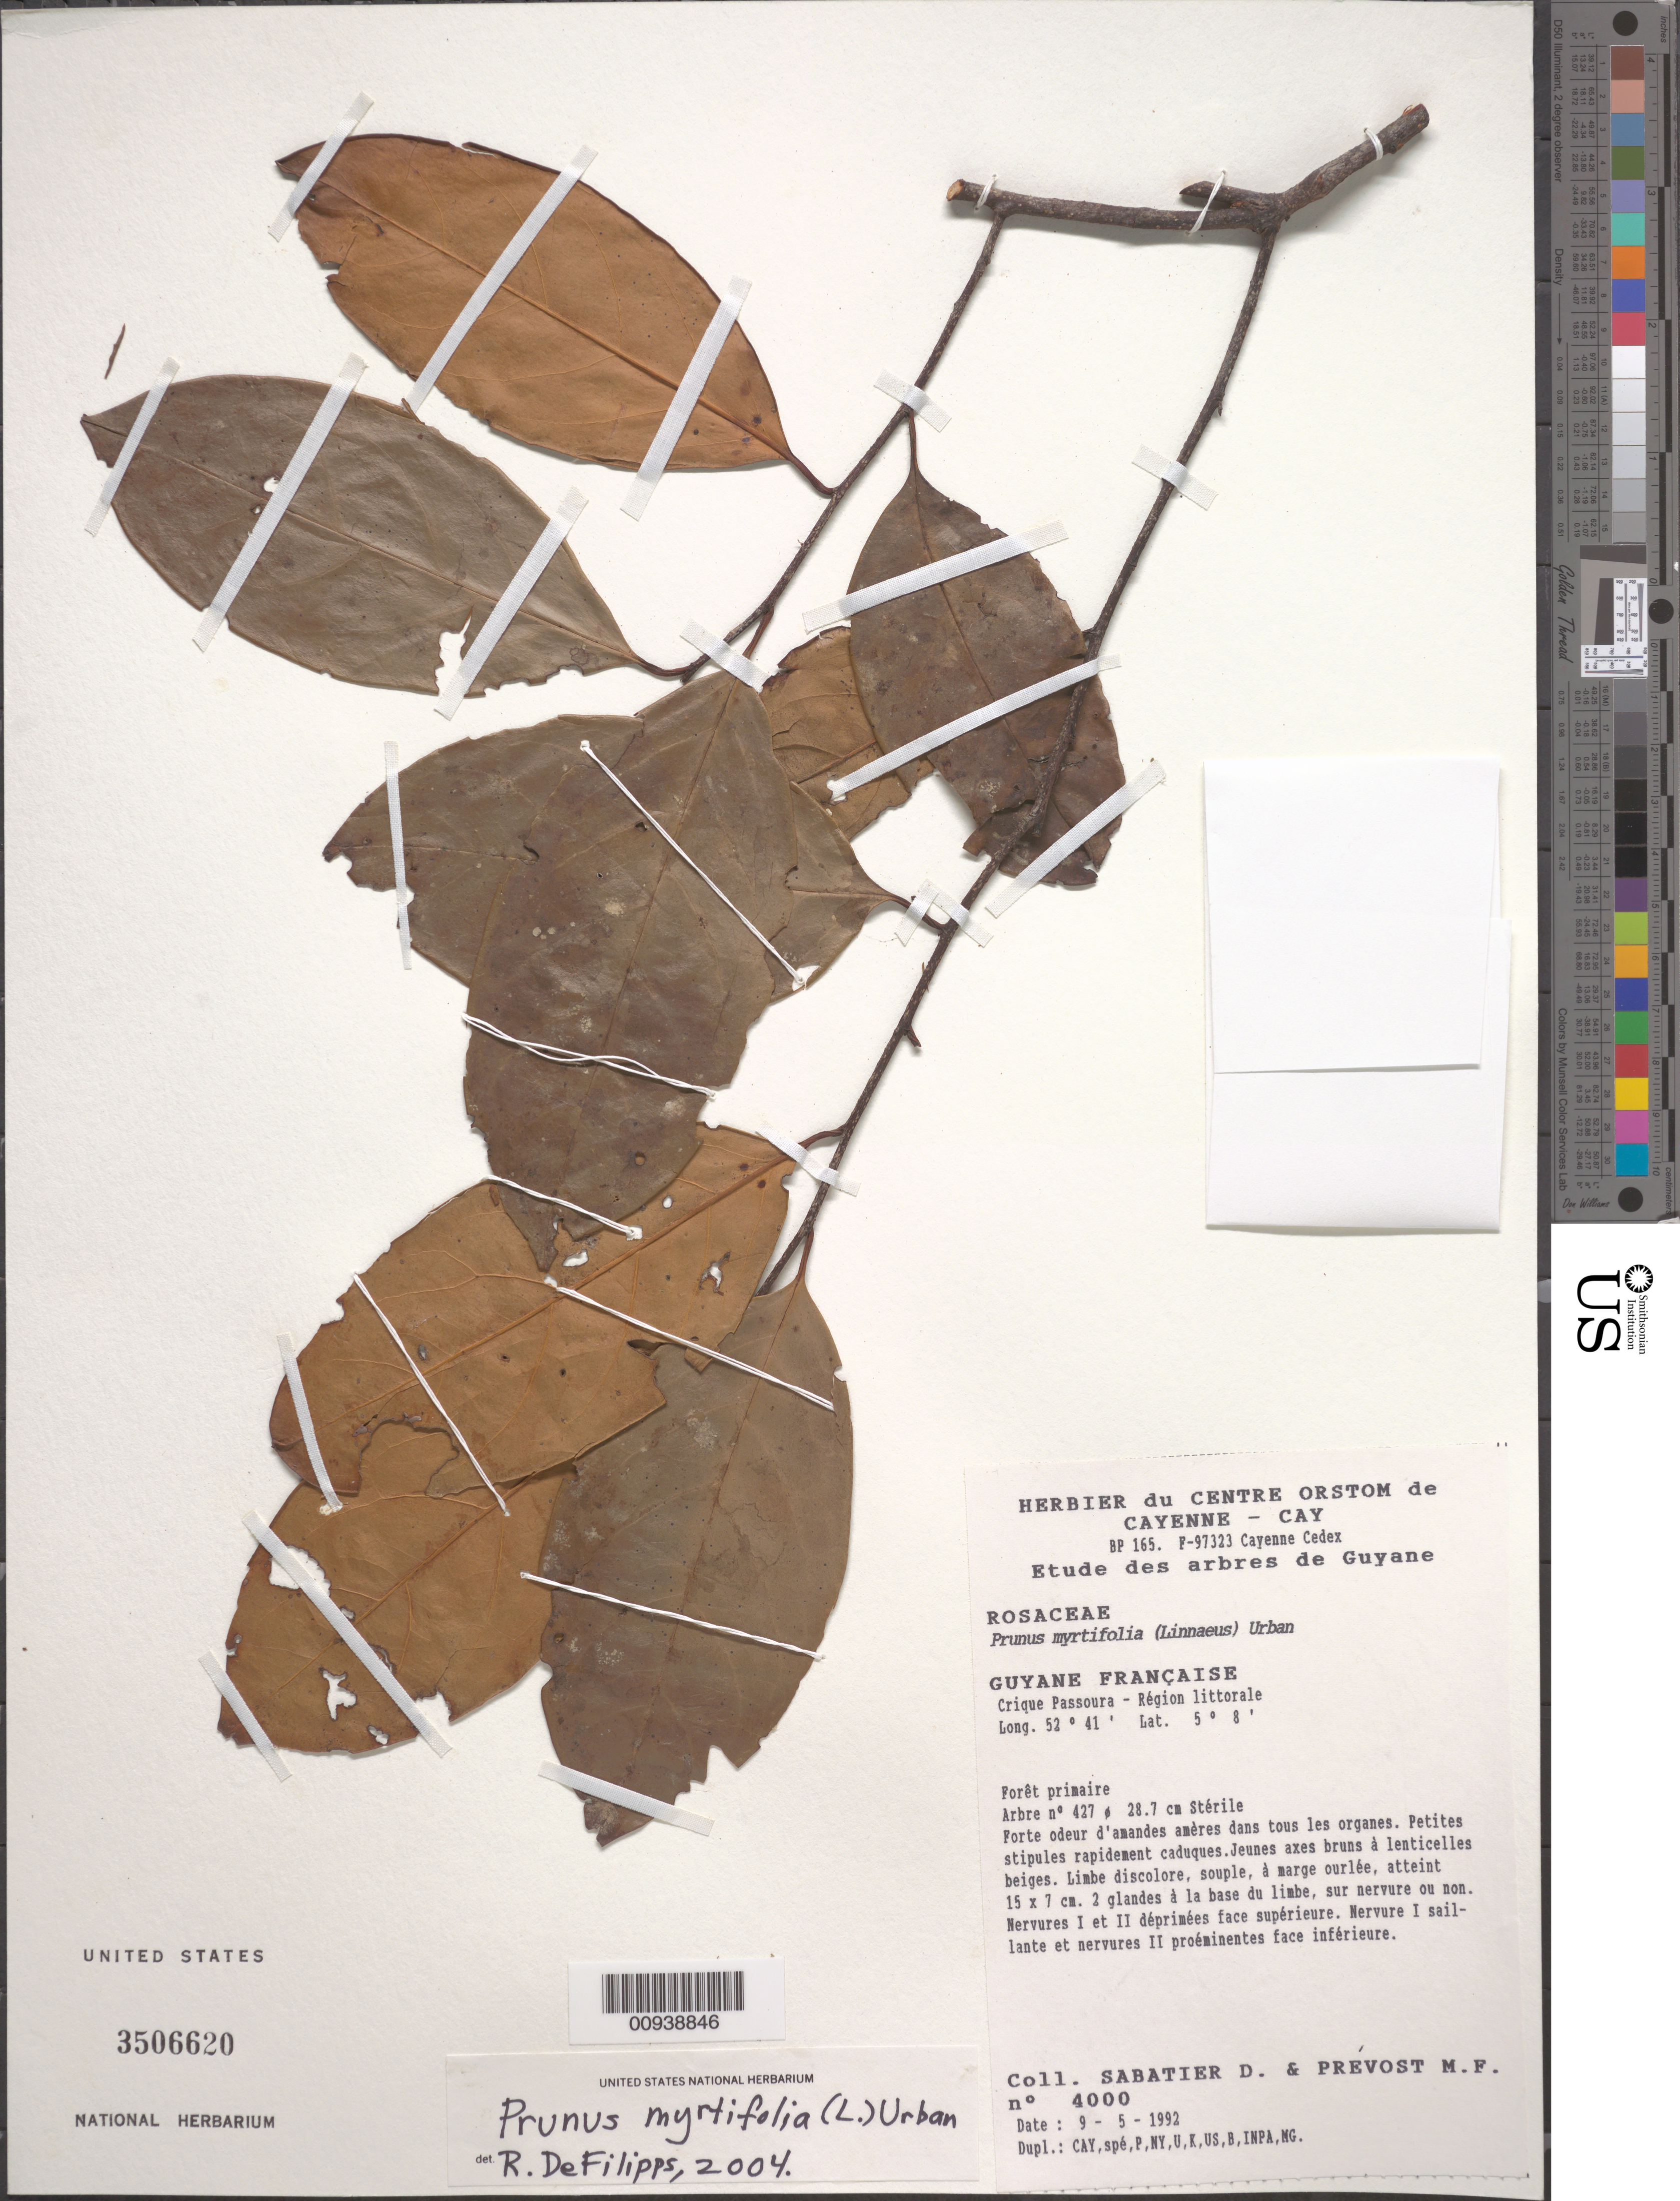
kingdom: Plantae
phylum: Tracheophyta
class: Magnoliopsida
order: Rosales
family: Rosaceae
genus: Prunus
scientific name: Prunus myrtifolia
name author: (L.) Urb.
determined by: DeFilipps, R. A.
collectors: D. Sabatier & M.-F. Prévost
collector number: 4000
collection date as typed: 9-May-92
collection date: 1992-05-09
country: French Guiana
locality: Crique Passoura, région de Kourou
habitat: Primary forest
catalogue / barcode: US 3506620